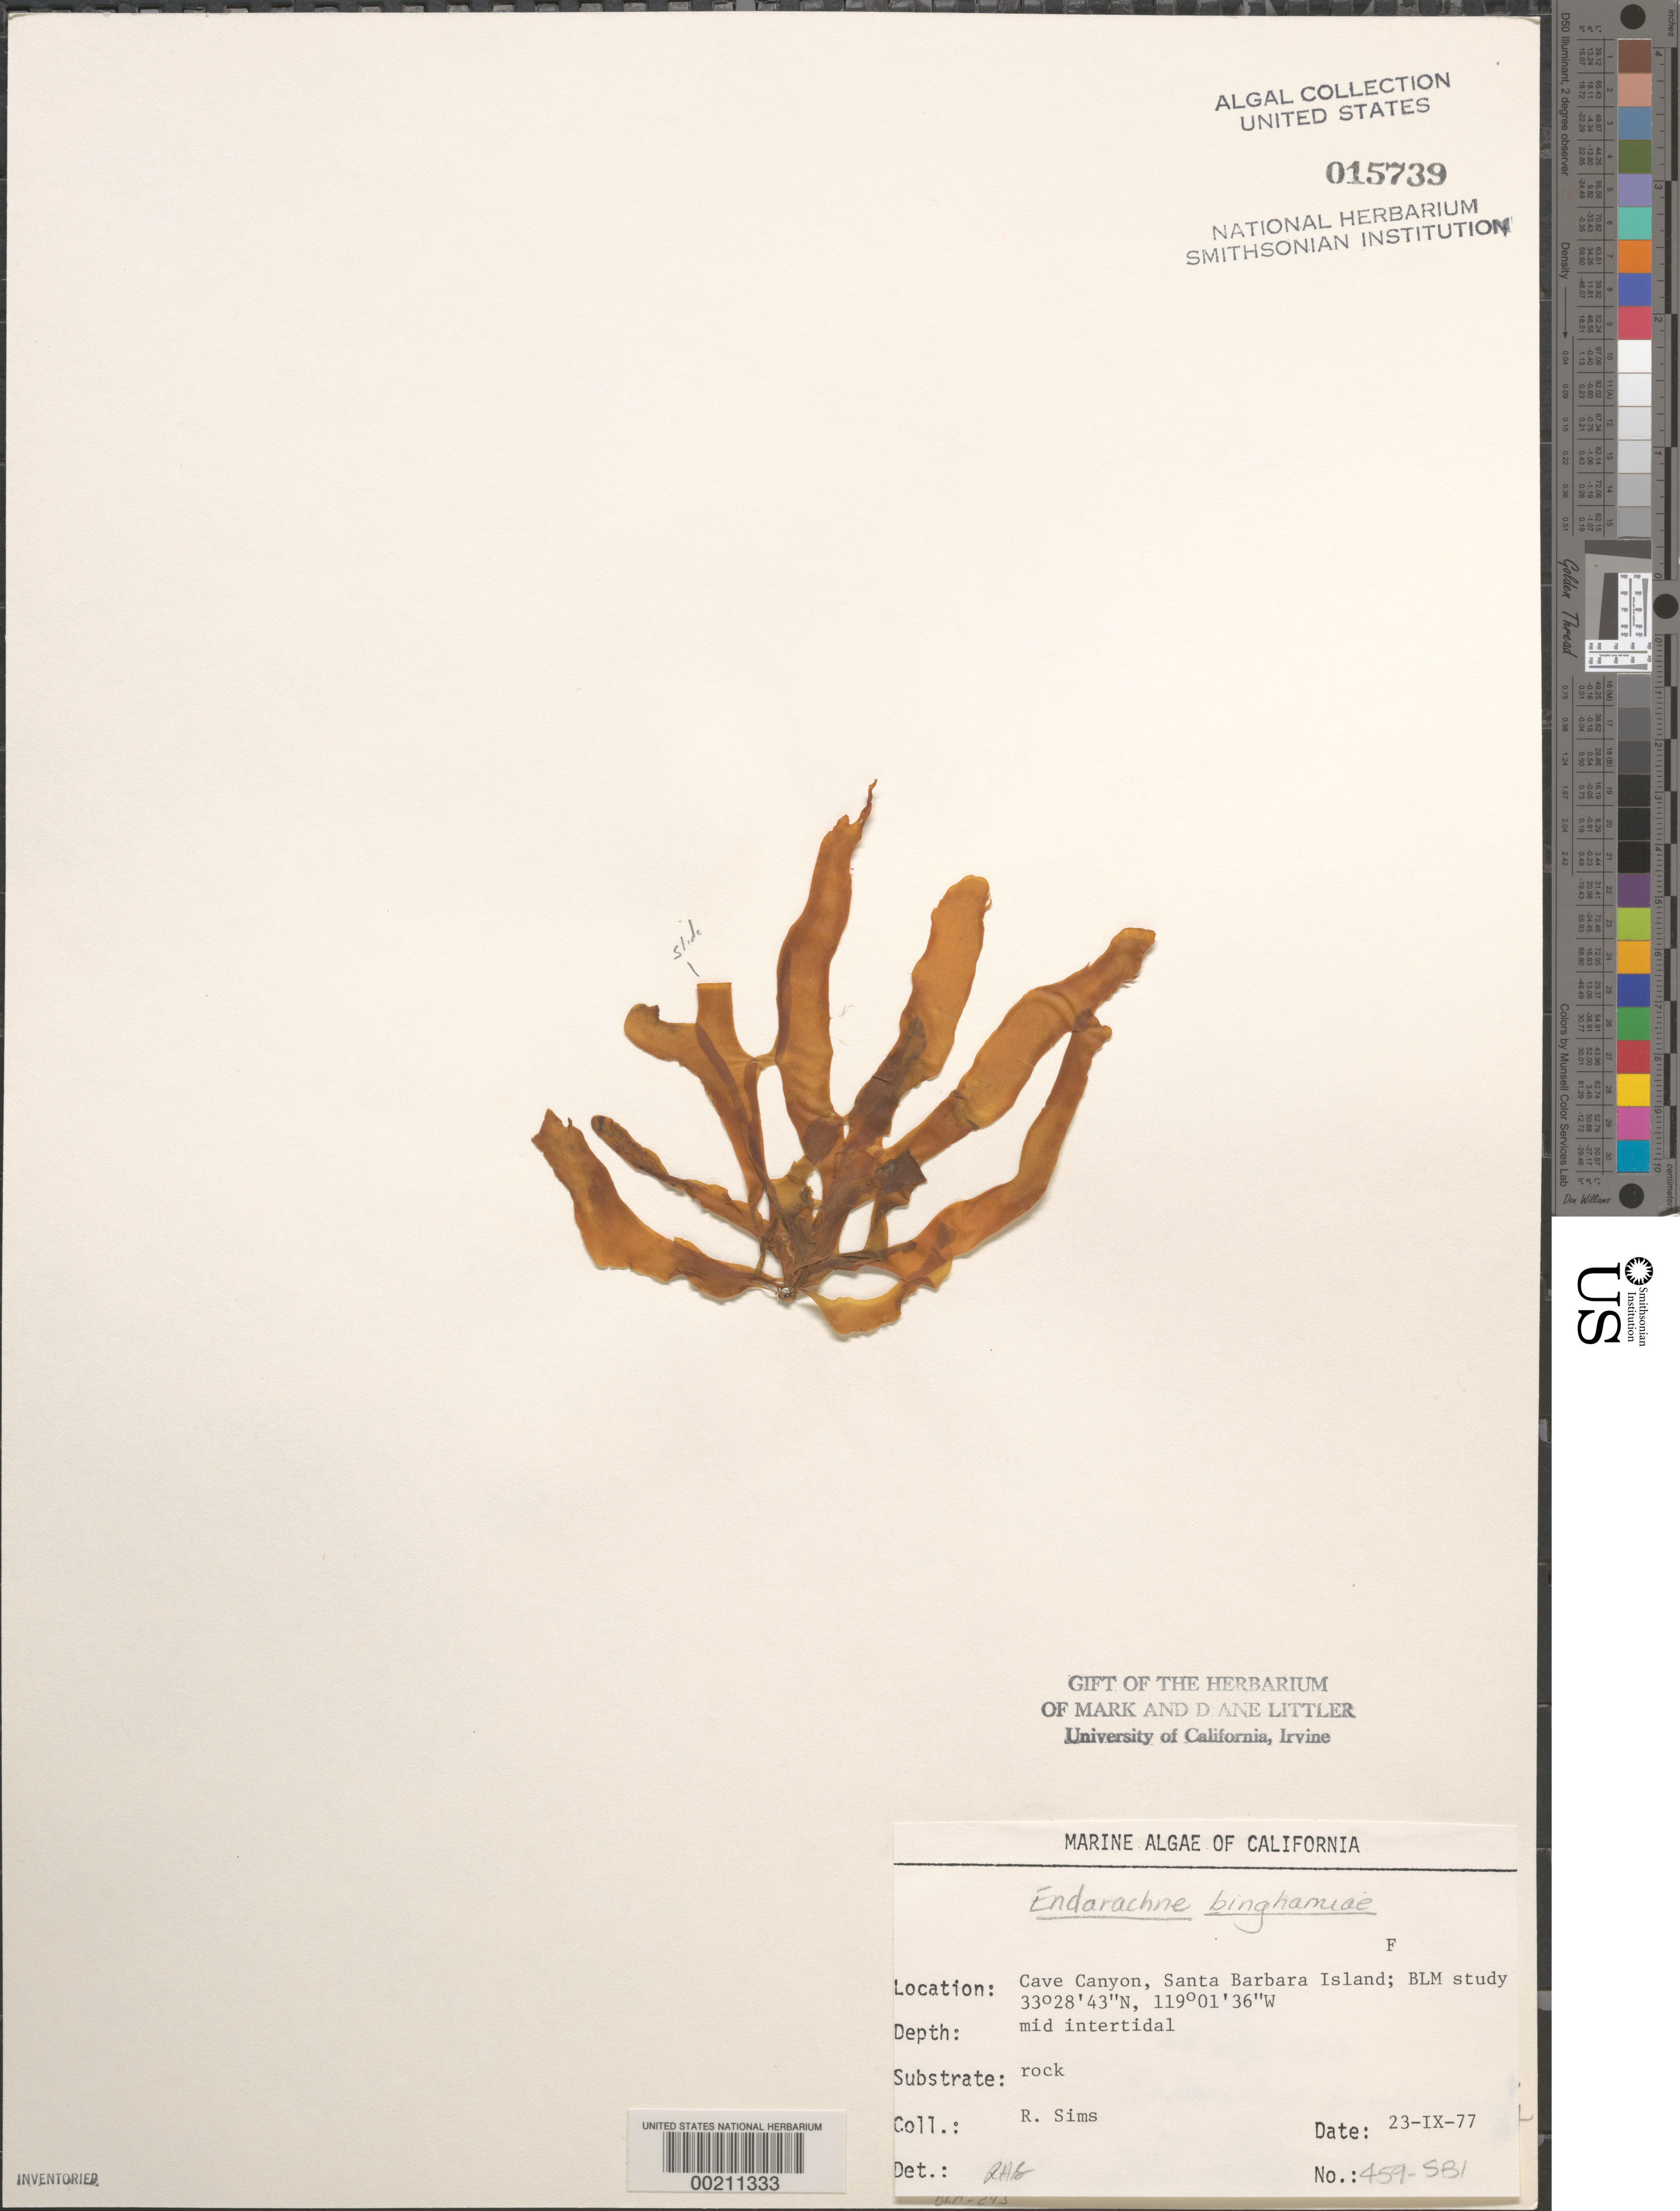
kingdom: Chromista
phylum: Ochrophyta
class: Phaeophyceae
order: Scytosiphonales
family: Scytosiphonaceae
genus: Petalonia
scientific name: Petalonia binghamiae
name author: (J. Agardh) K.L.Vinogr.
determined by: Algae name updating Project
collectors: R. H. Sims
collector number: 459-sbi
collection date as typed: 23 Sep 1977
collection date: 1977-09-23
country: United States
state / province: California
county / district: Santa Barbara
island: Santa Barbara Island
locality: Cave Canyon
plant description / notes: BLM-SOCALBIGHT Rocky Intertidal Survey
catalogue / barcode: US 15739